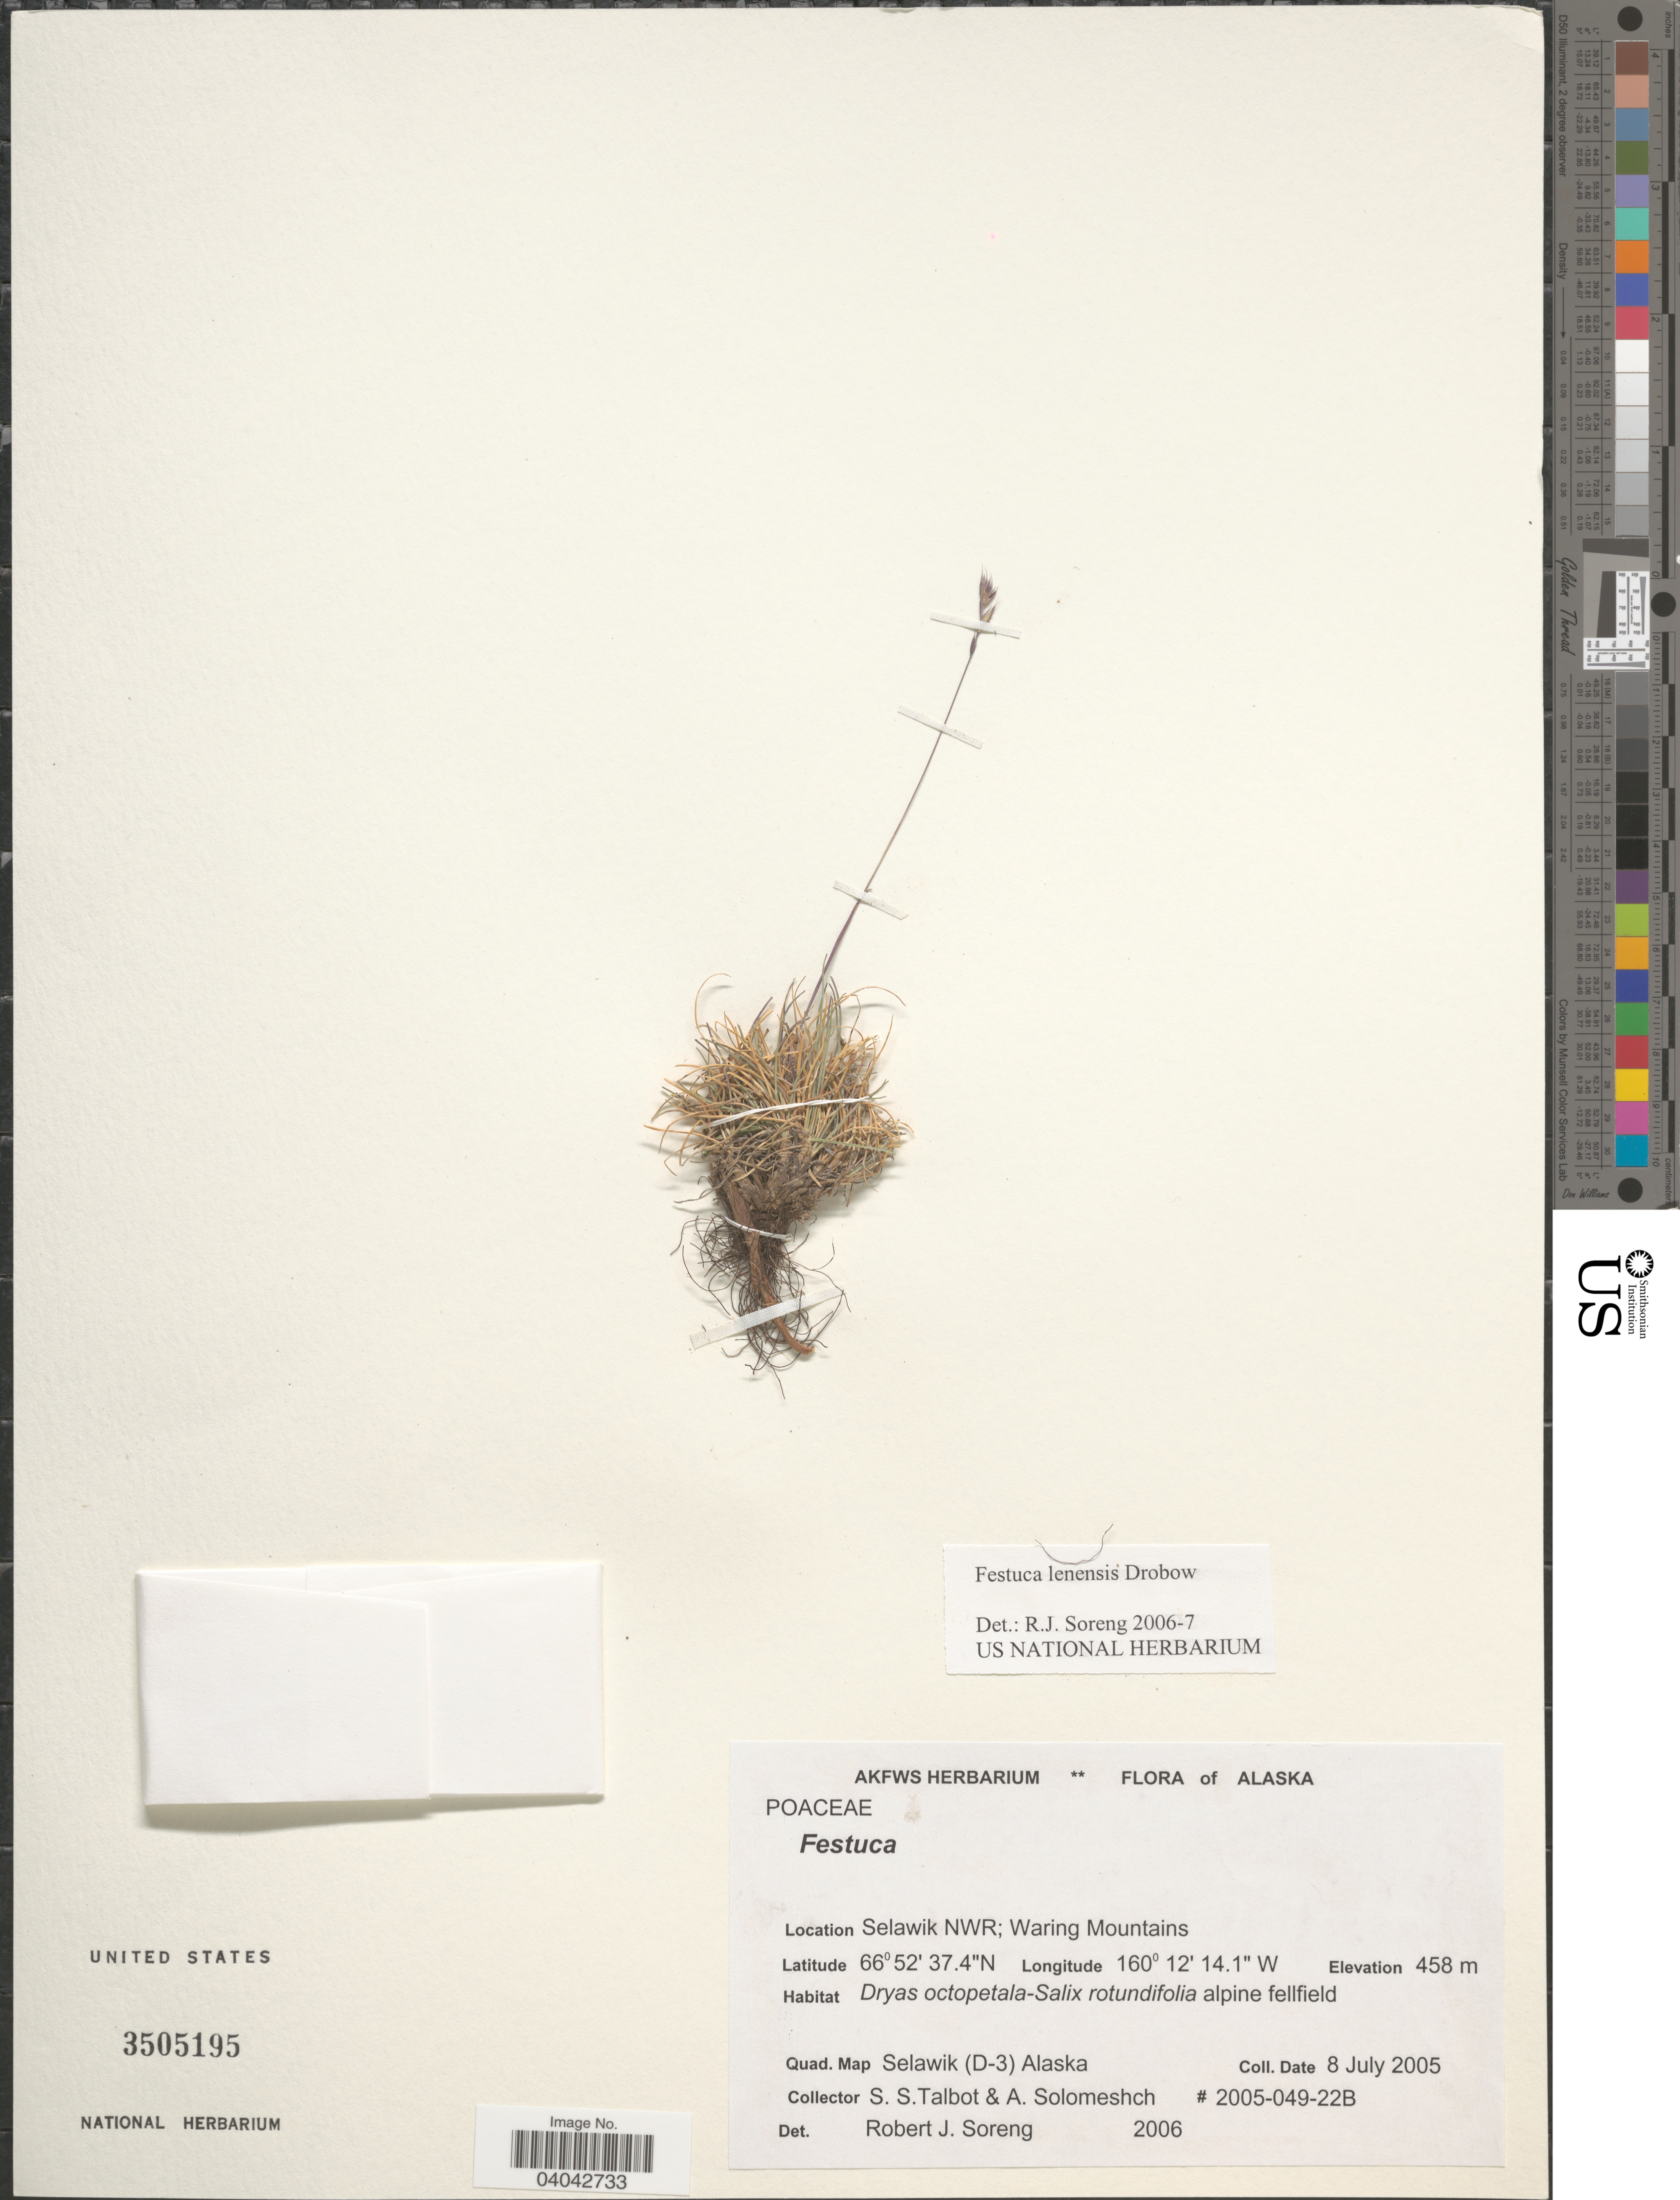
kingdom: Plantae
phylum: Tracheophyta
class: Liliopsida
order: Poales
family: Poaceae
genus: Festuca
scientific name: Festuca lenensis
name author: Drobow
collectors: S. S. Talbot & A. Solomeshch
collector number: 2005-049-22B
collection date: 2005-07-08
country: United States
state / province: Alaska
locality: Selawik NWR; Waring Mountains. Quad. Map Selawik (D-3).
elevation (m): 458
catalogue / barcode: US 3505195